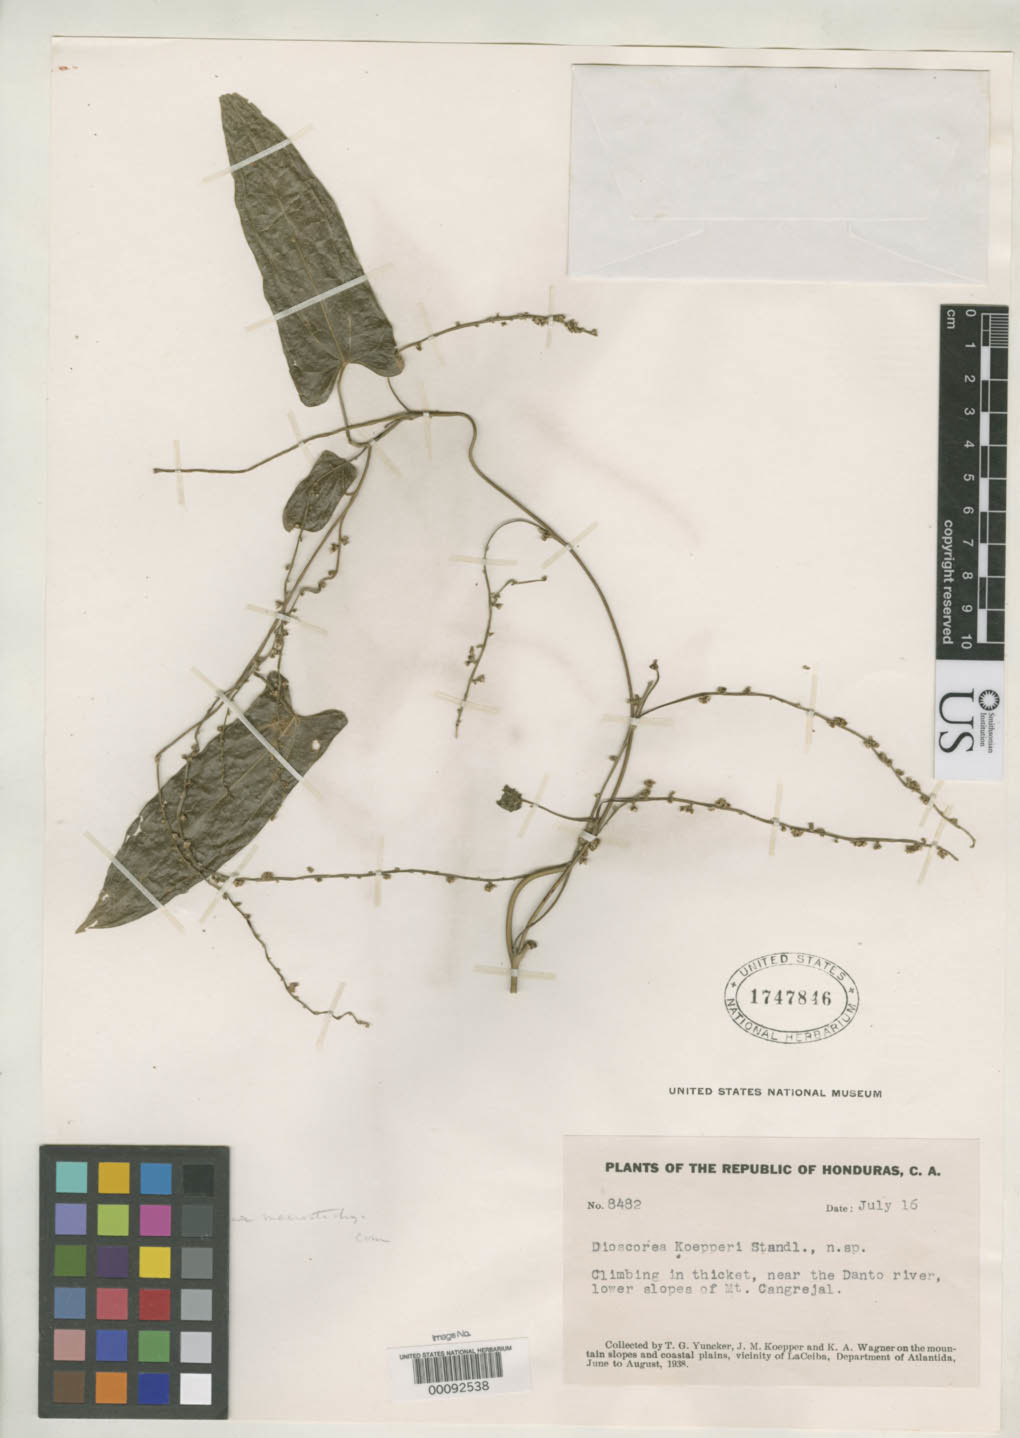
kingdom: Plantae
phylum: Tracheophyta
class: Liliopsida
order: Dioscoreales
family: Dioscoreaceae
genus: Dioscorea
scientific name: Dioscorea koepperi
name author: Standl. in Yunck.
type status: Isotype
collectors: T. G. Yuncker, J. M. Koepper & K. A. Wagner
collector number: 8482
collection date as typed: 16 Jul 1938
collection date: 1938-07-16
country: Honduras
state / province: Atlántida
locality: Near La Ceiba.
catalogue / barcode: US 1747846